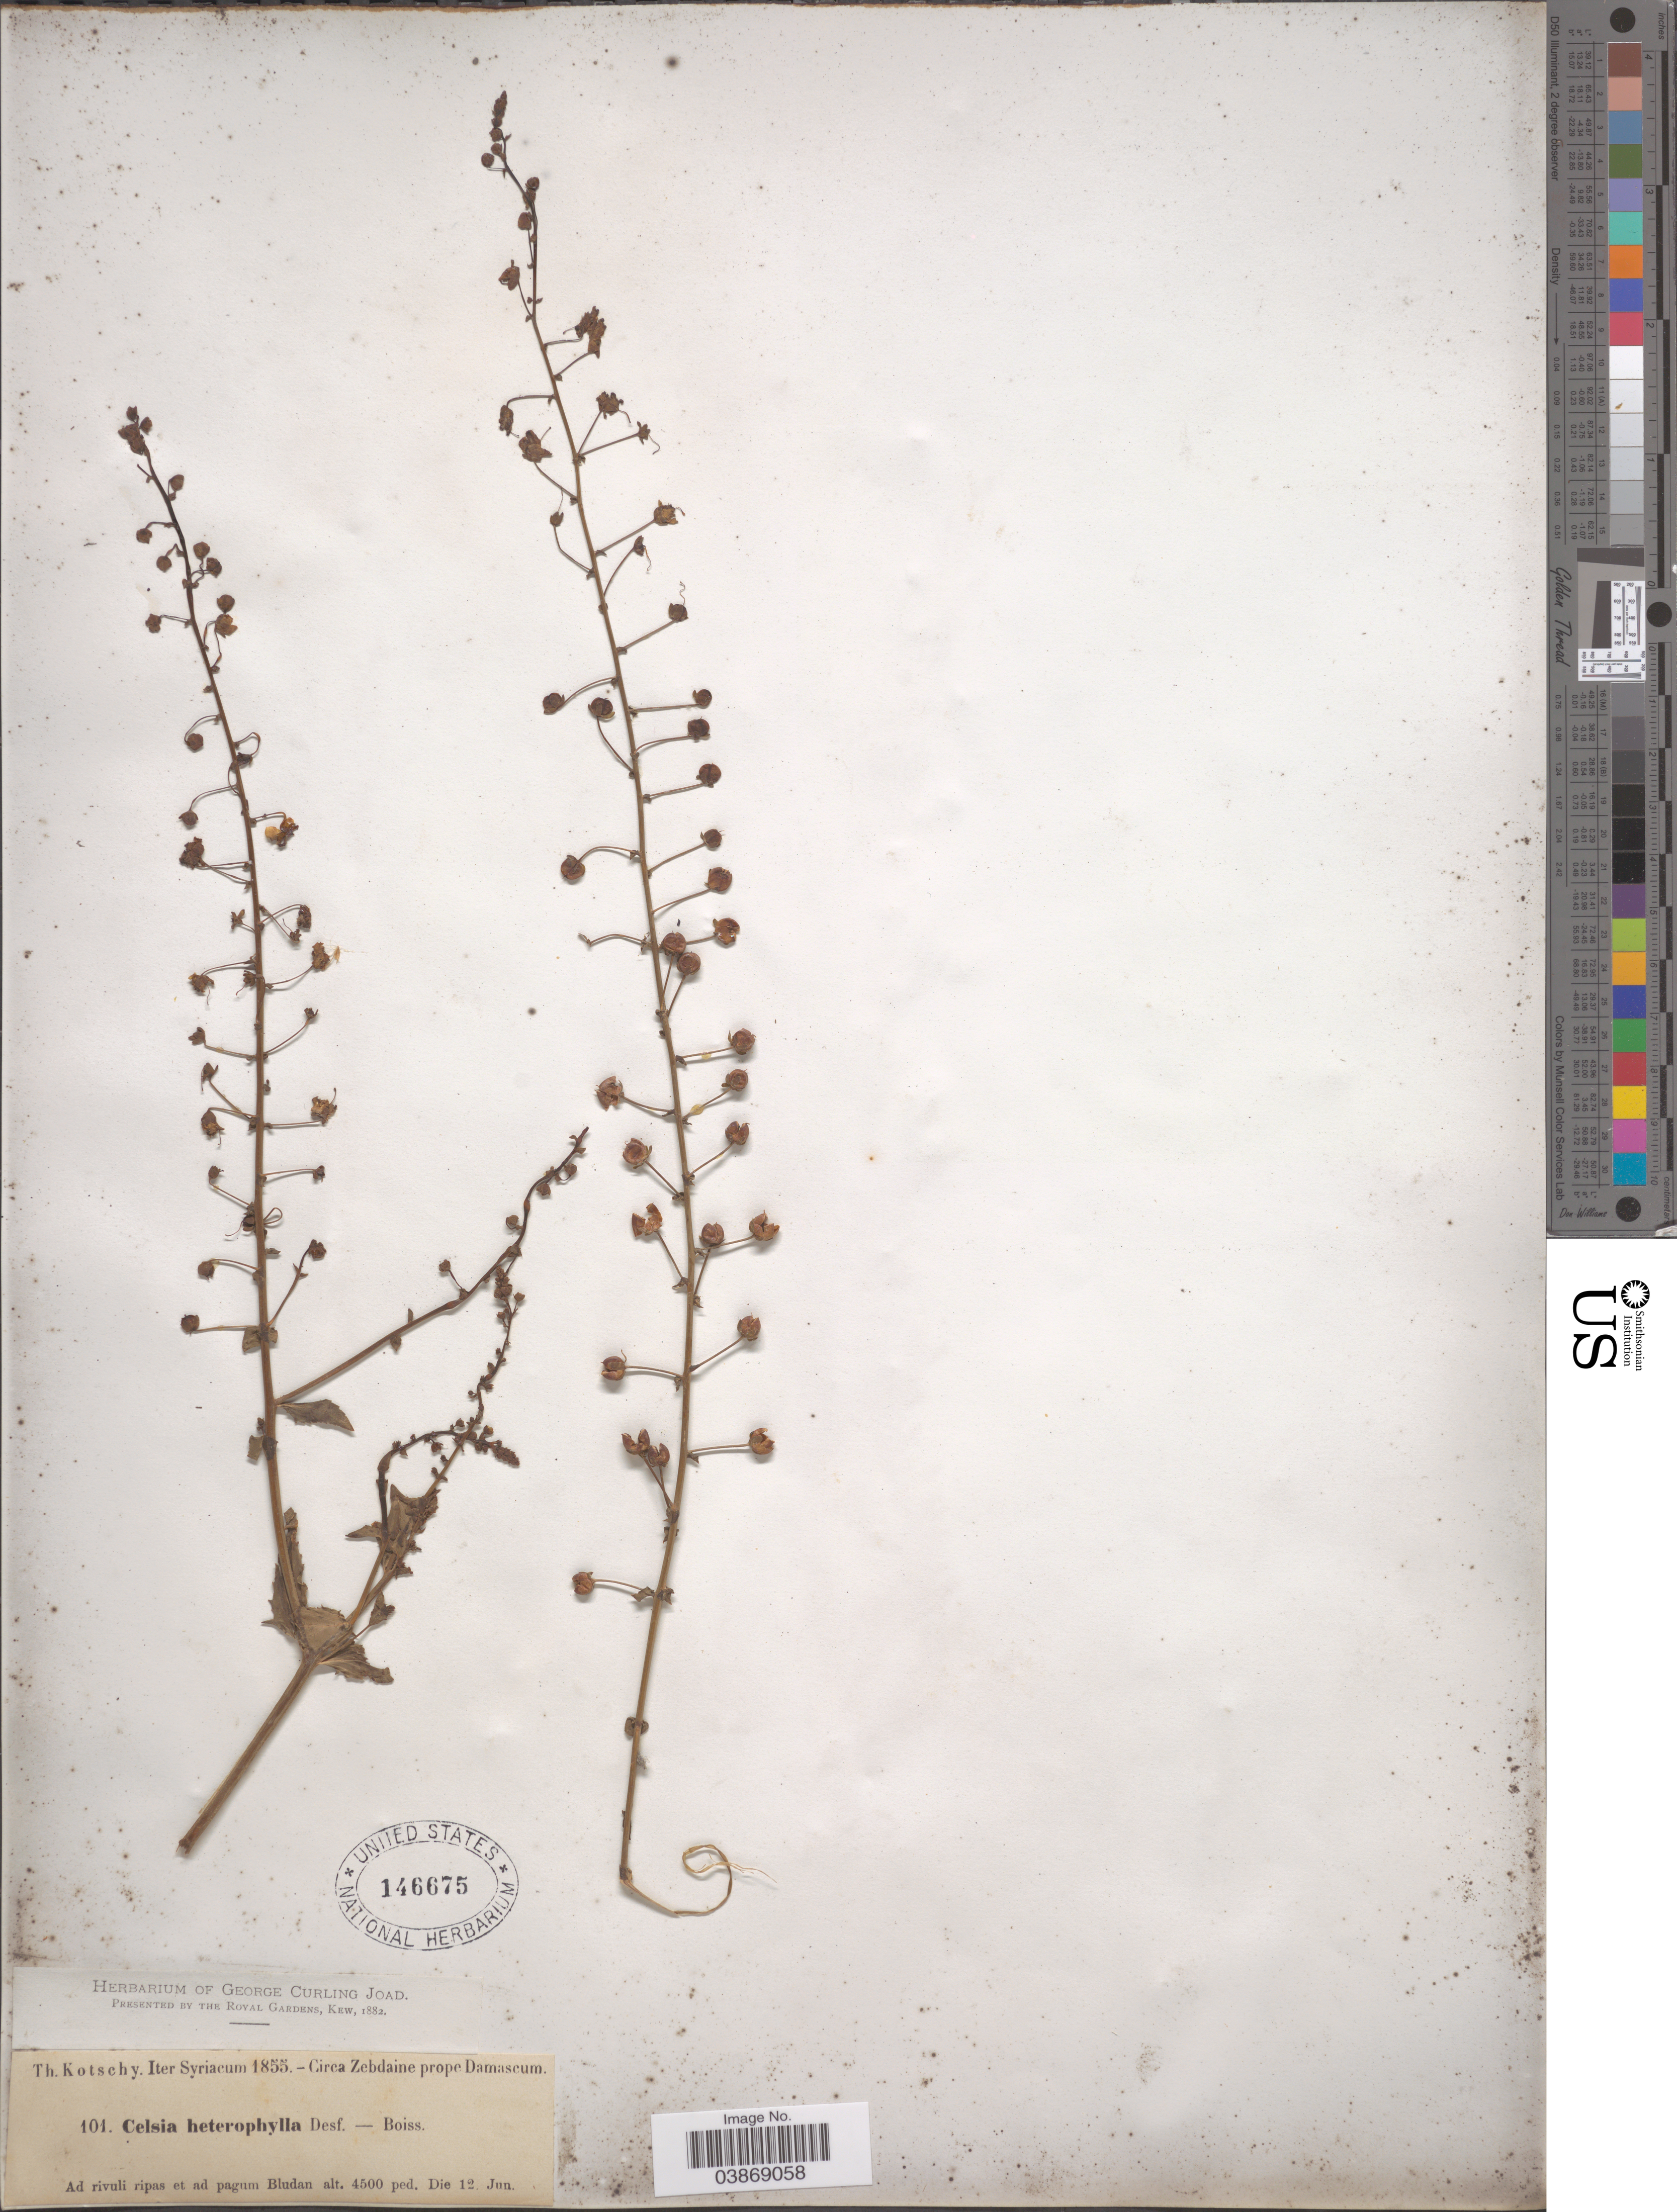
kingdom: Plantae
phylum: Tracheophyta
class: Magnoliopsida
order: Lamiales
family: Scrophulariaceae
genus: Celsia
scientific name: Celsia heterophylla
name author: Desf.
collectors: K. G. Kotschy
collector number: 101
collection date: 1855-06-12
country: Syria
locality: Circa Zebdaine prope Damascum. Ad rivuli ripas et ad pagum Bludan.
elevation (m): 1372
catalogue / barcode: US 146675